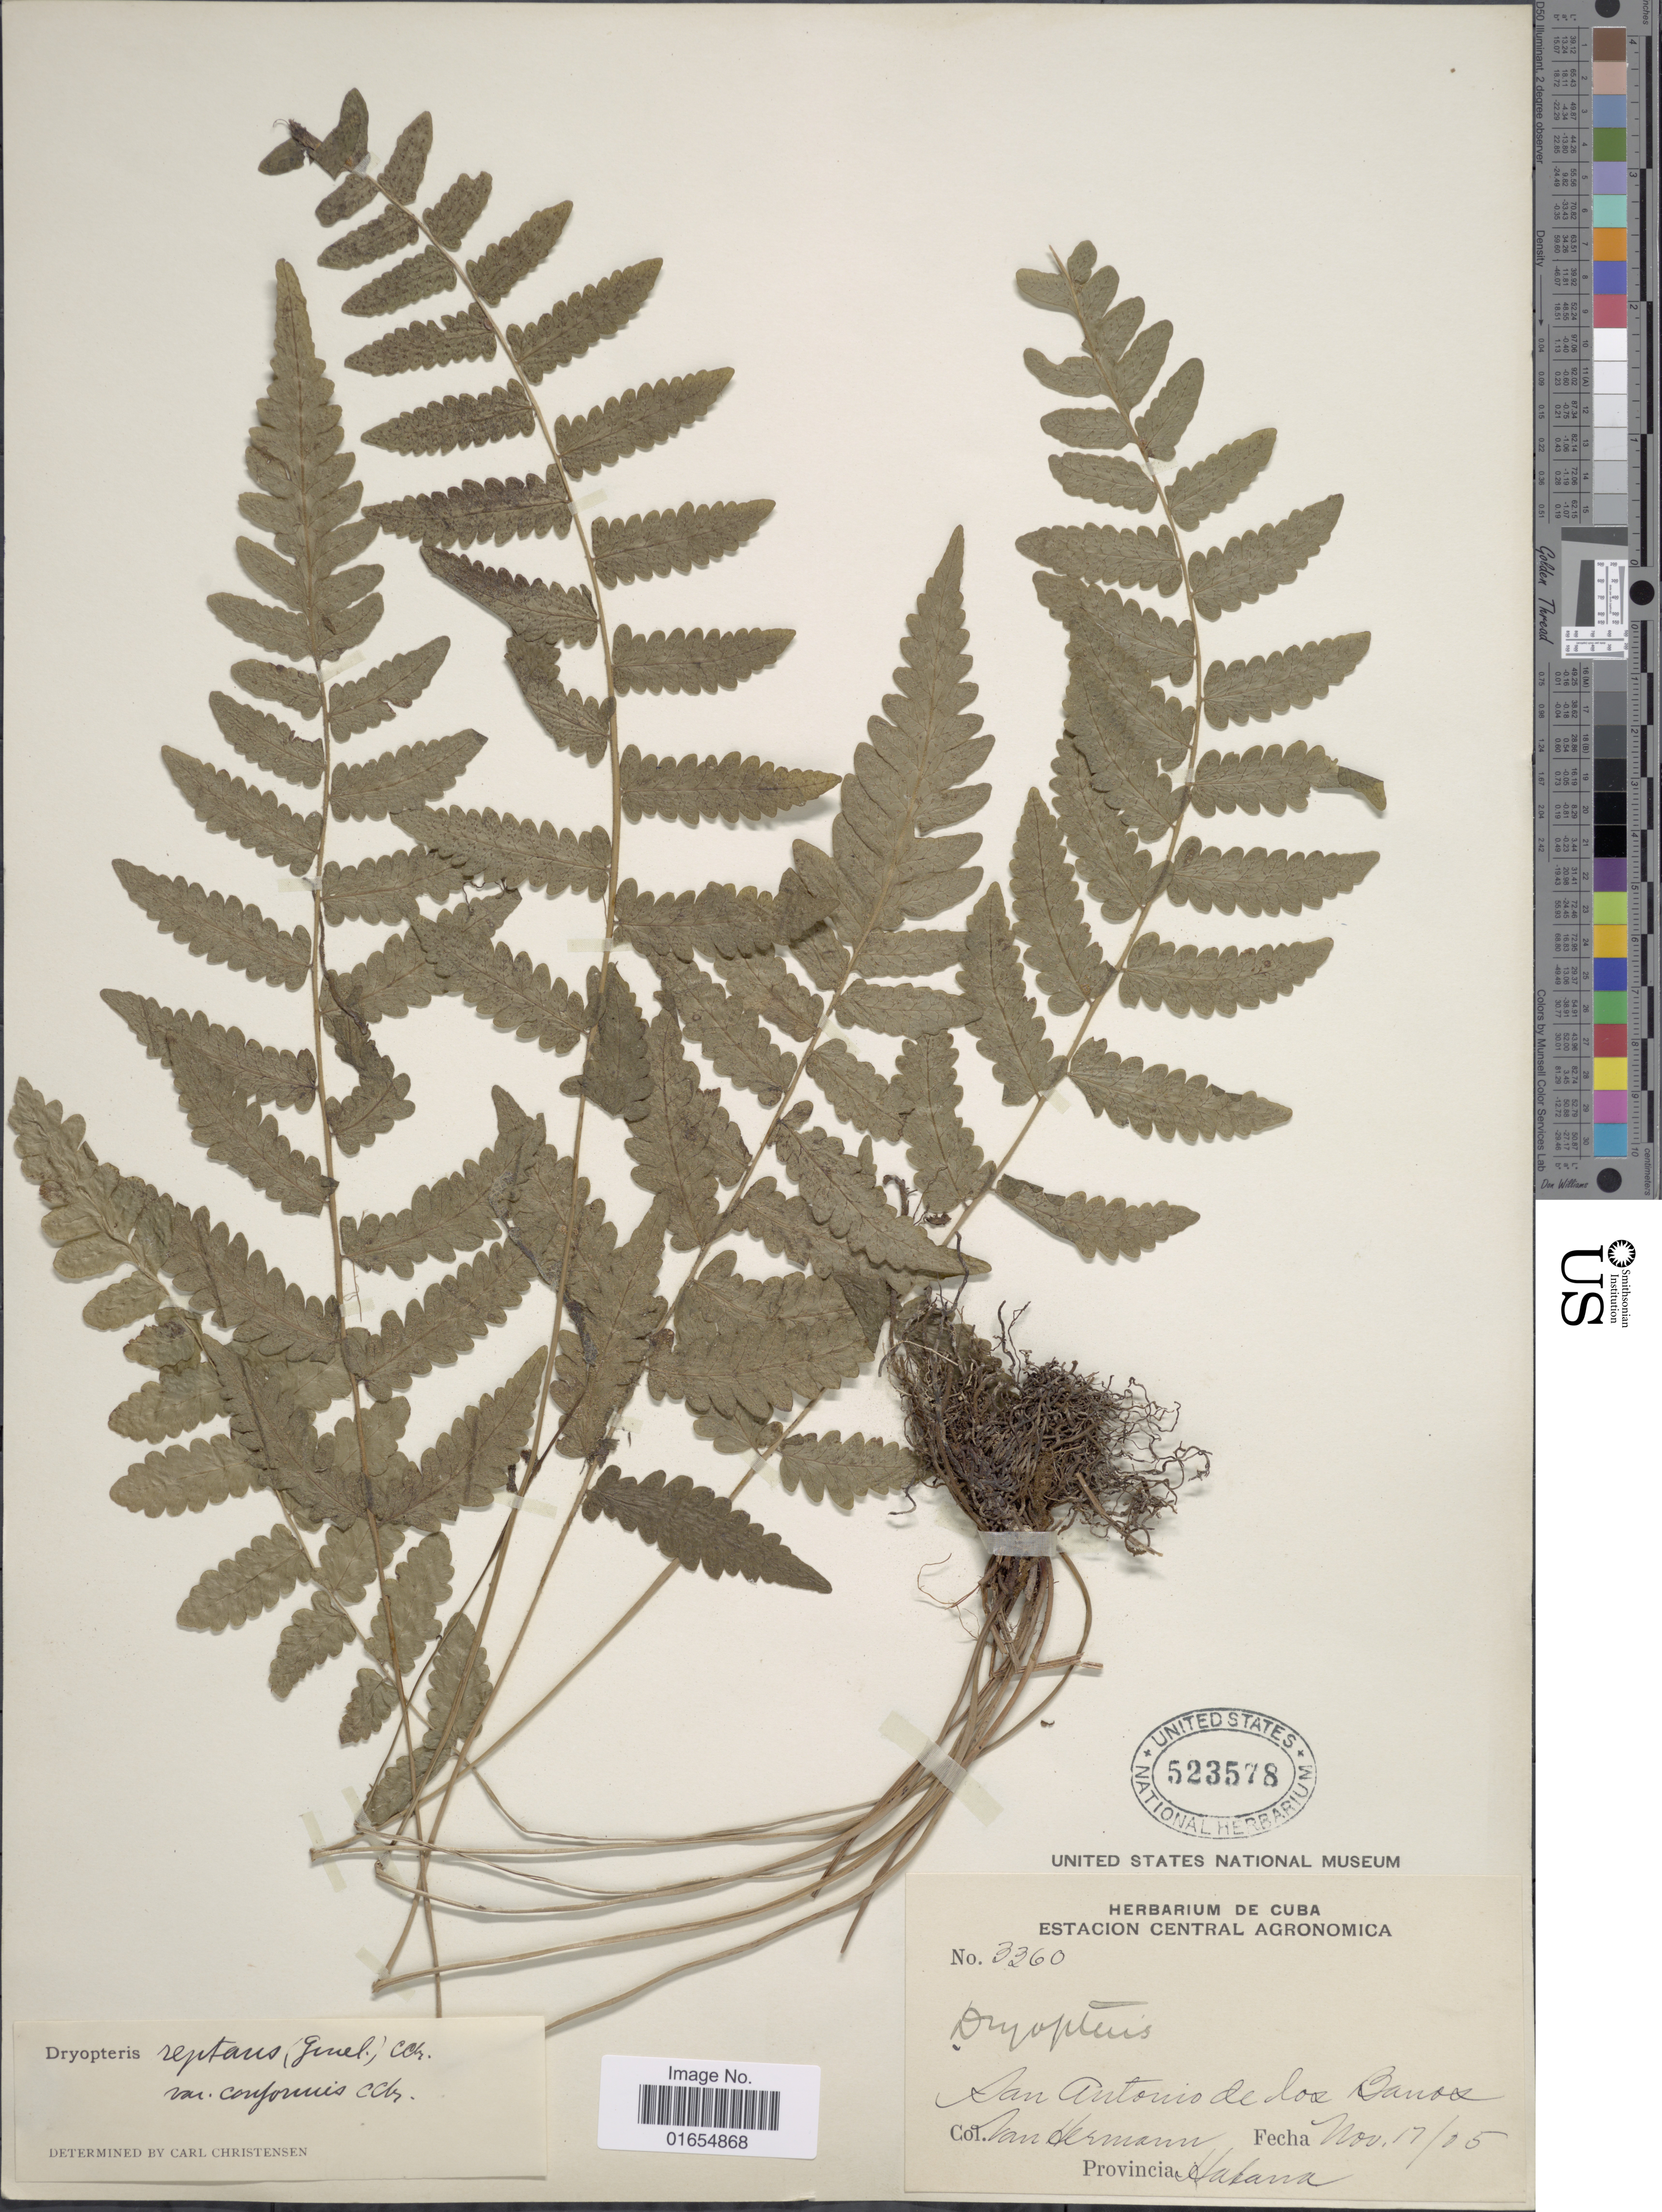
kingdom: Plantae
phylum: Tracheophyta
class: Polypodiopsida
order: Polypodiales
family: Thelypteridaceae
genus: Goniopteris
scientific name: Goniopteris reptans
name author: (J.F. Gmel.) C. Presl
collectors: V. Hermann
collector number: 3360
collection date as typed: Transcribed d/m/y: 17/11/5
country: Cuba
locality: San Antonio de los Banos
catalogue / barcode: US 523578